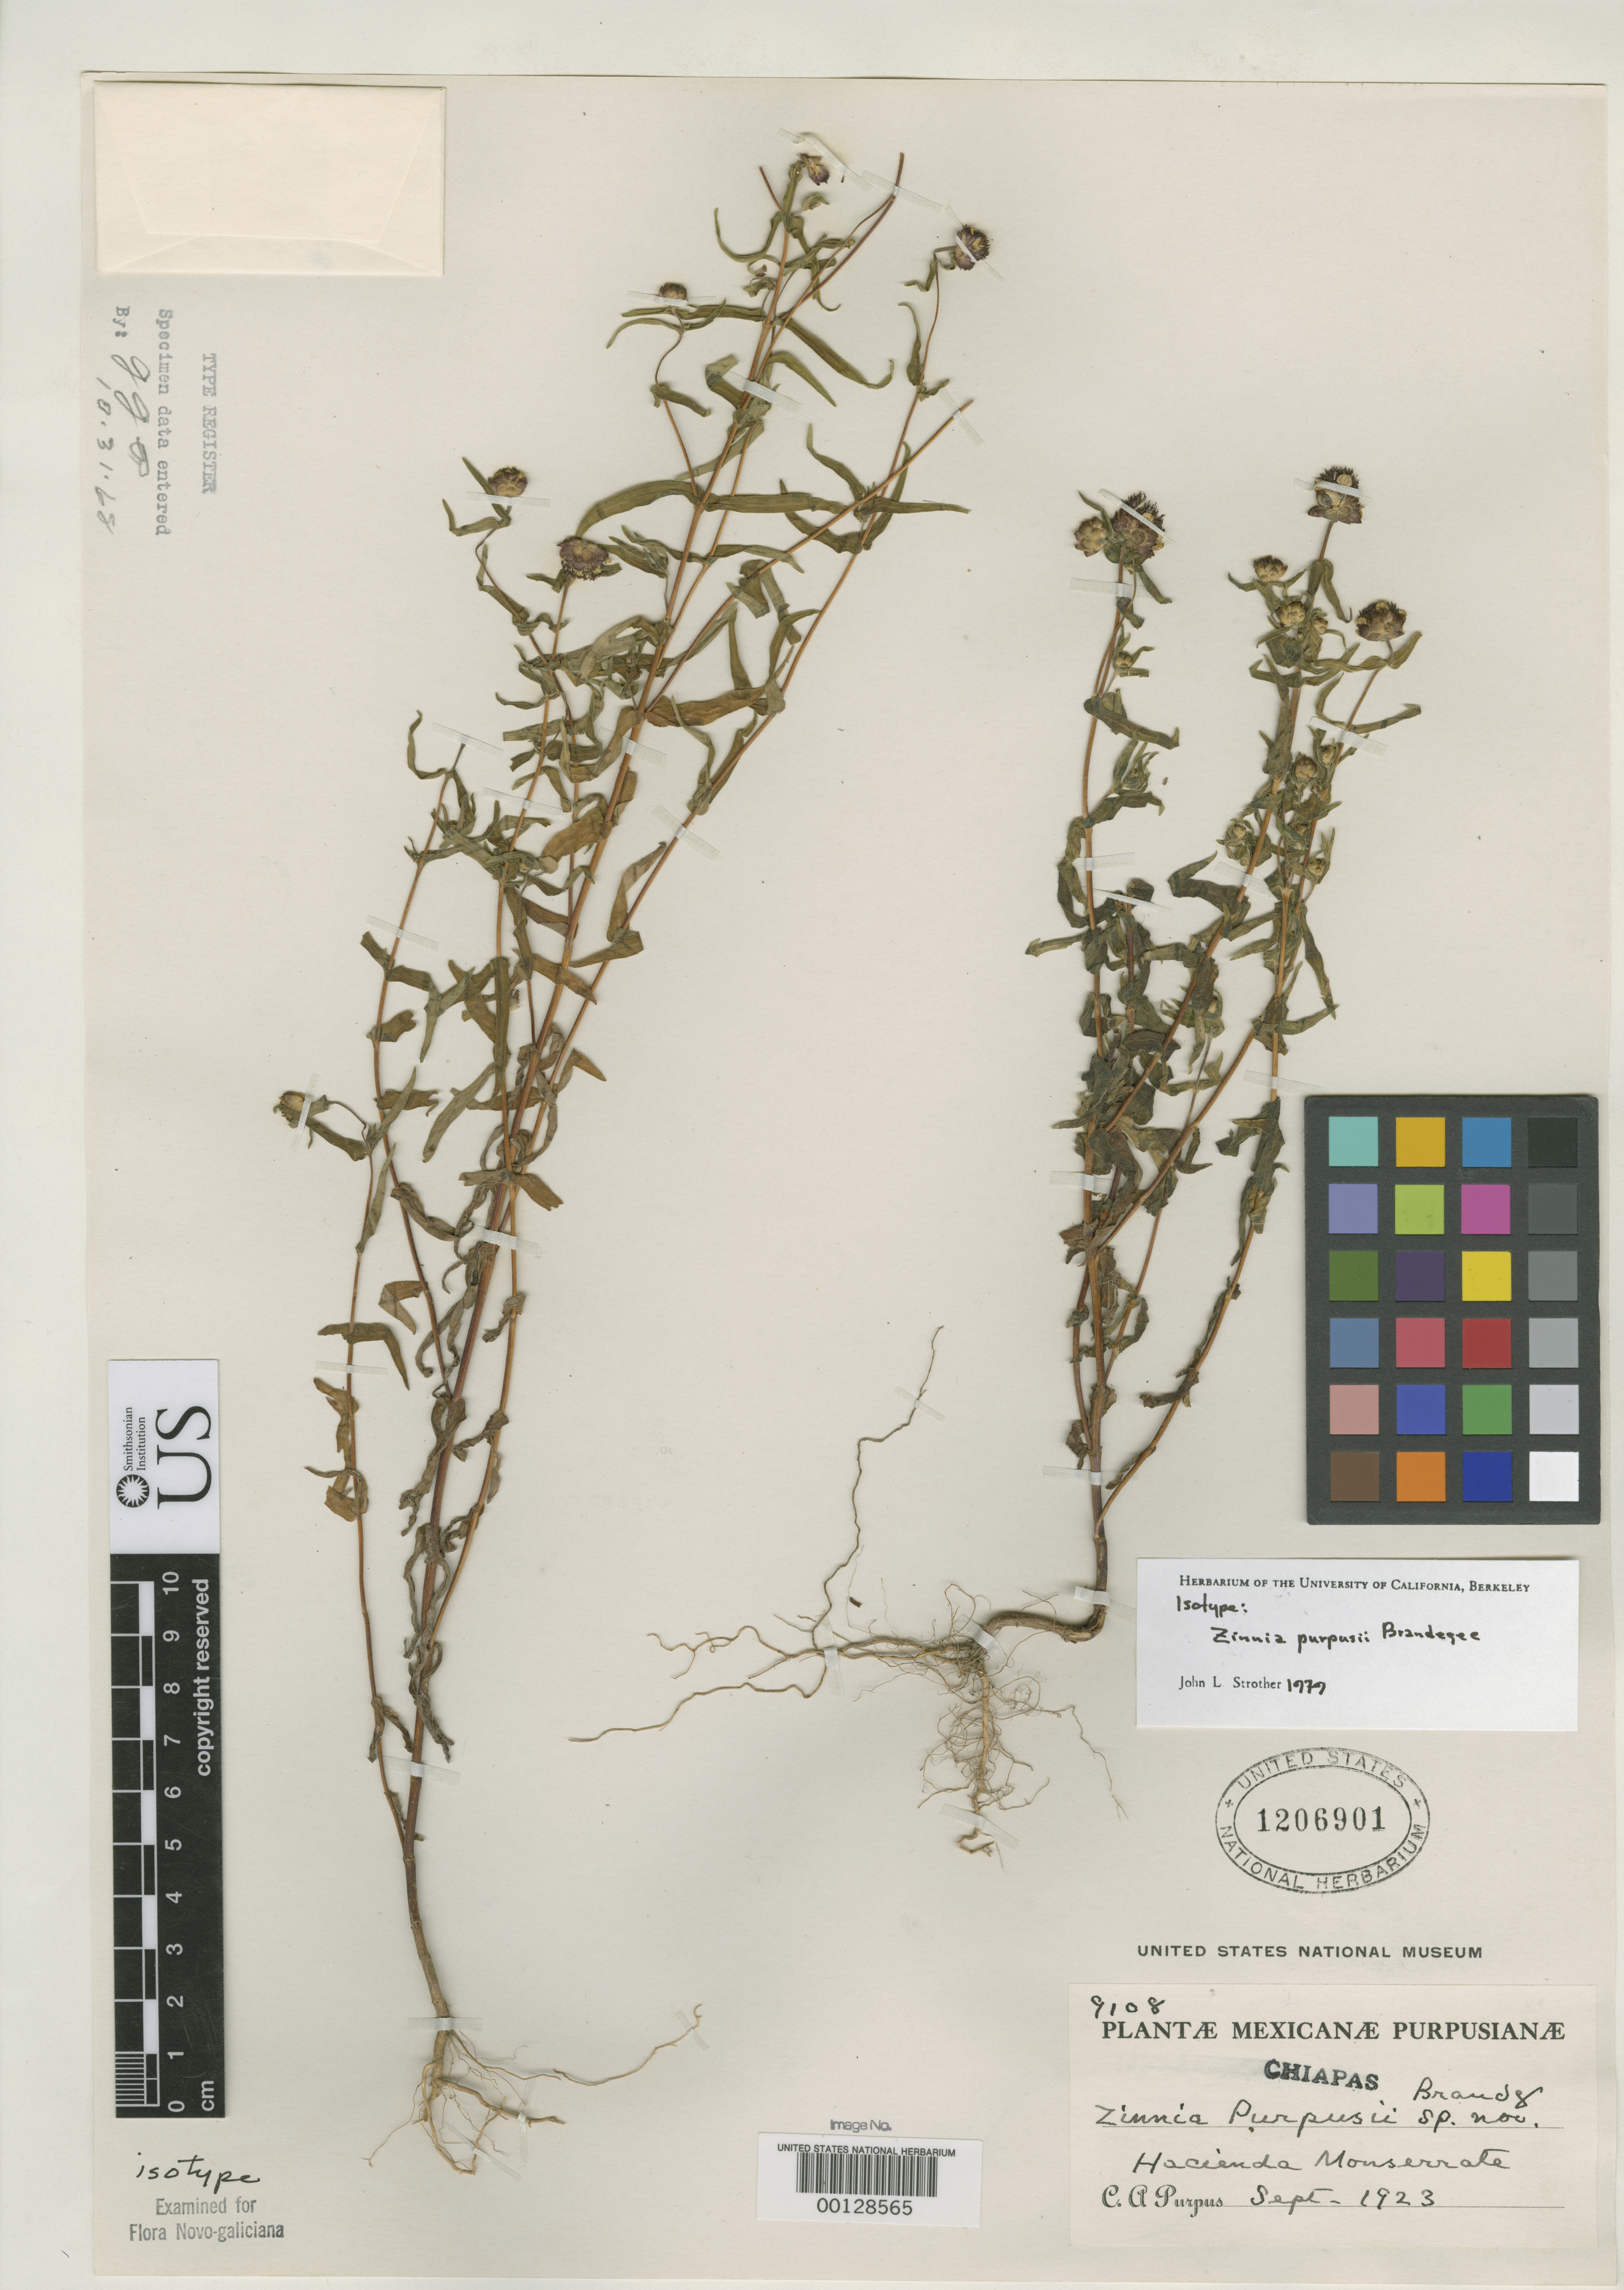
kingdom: Plantae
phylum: Tracheophyta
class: Magnoliopsida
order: Asterales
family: Asteraceae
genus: Zinnia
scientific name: Zinnia purpusii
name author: Brandegee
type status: Isotype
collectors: C. A. Purpus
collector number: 9108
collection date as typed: Sep 1923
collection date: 1923-09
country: Mexico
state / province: Chiapas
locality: Near Hacienda Monserrate.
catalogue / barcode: US 1206901